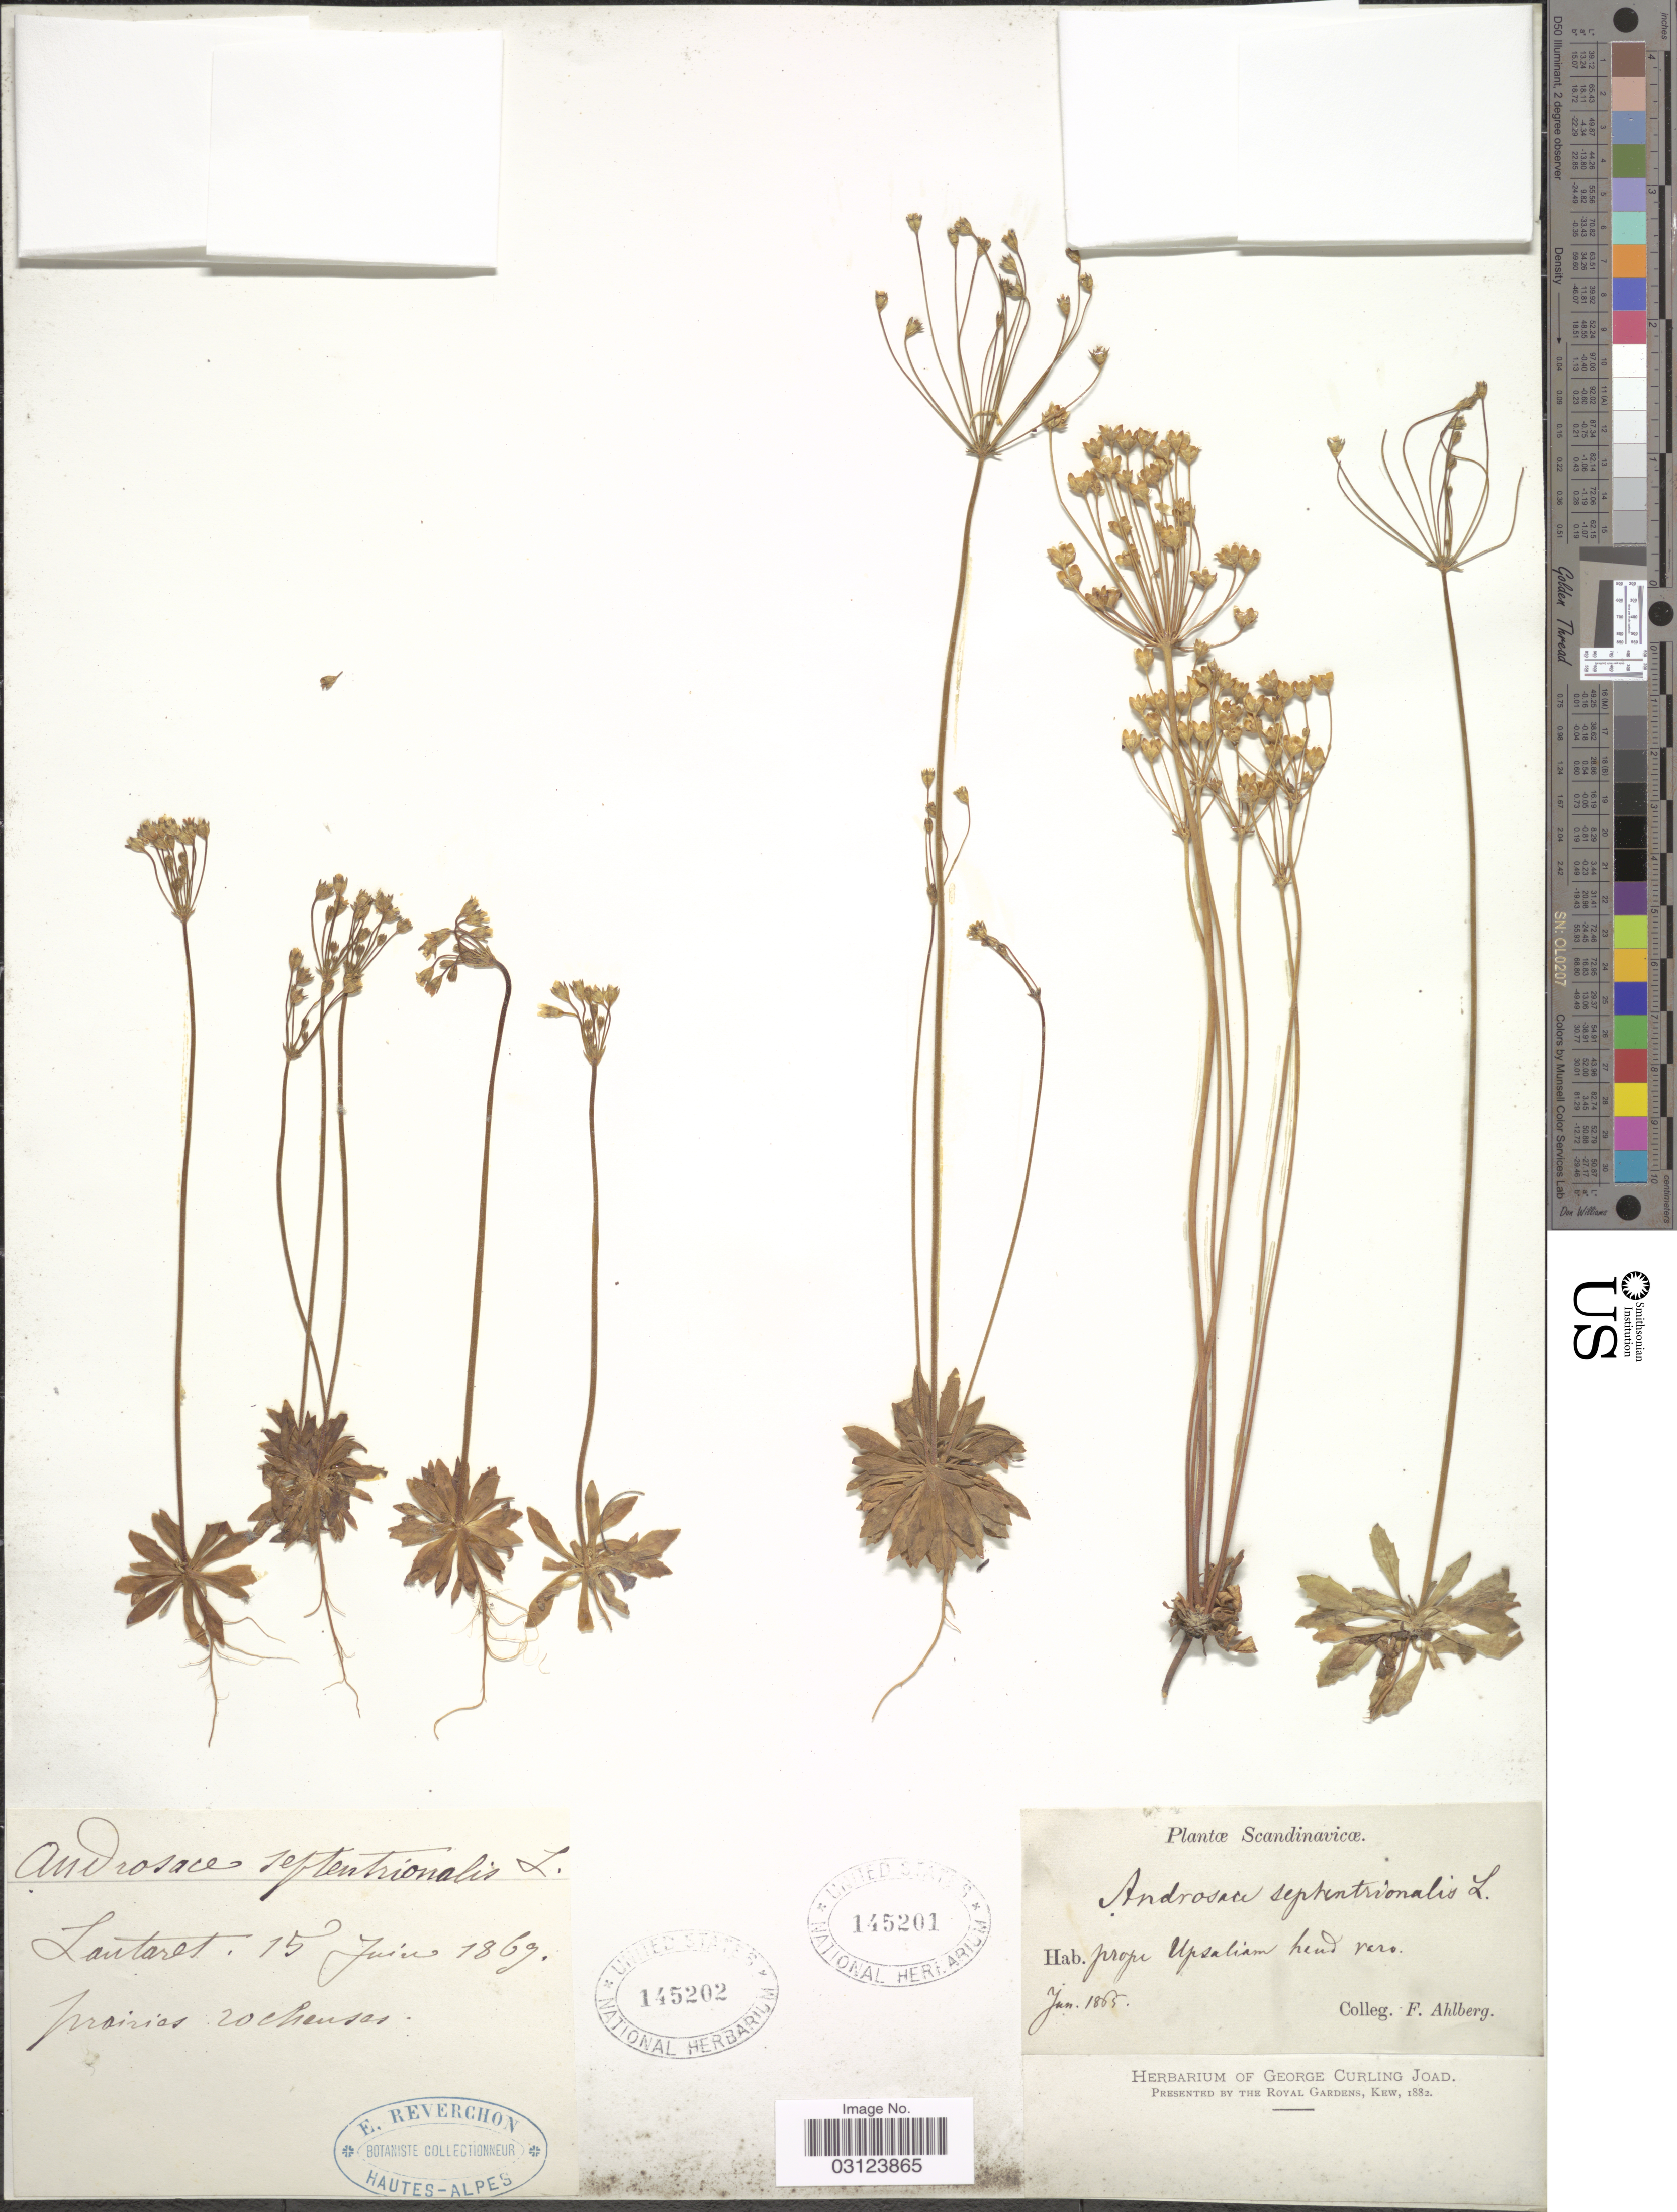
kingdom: Plantae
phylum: Tracheophyta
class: Magnoliopsida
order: Ericales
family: Primulaceae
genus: Androsace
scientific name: Androsace septentrionalis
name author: L.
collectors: F. Ahlberg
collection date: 1865-06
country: Sweden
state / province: Uppsala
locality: Prope Upsaliam haud raro [near Uppsala, not rare]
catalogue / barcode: US 145201-2